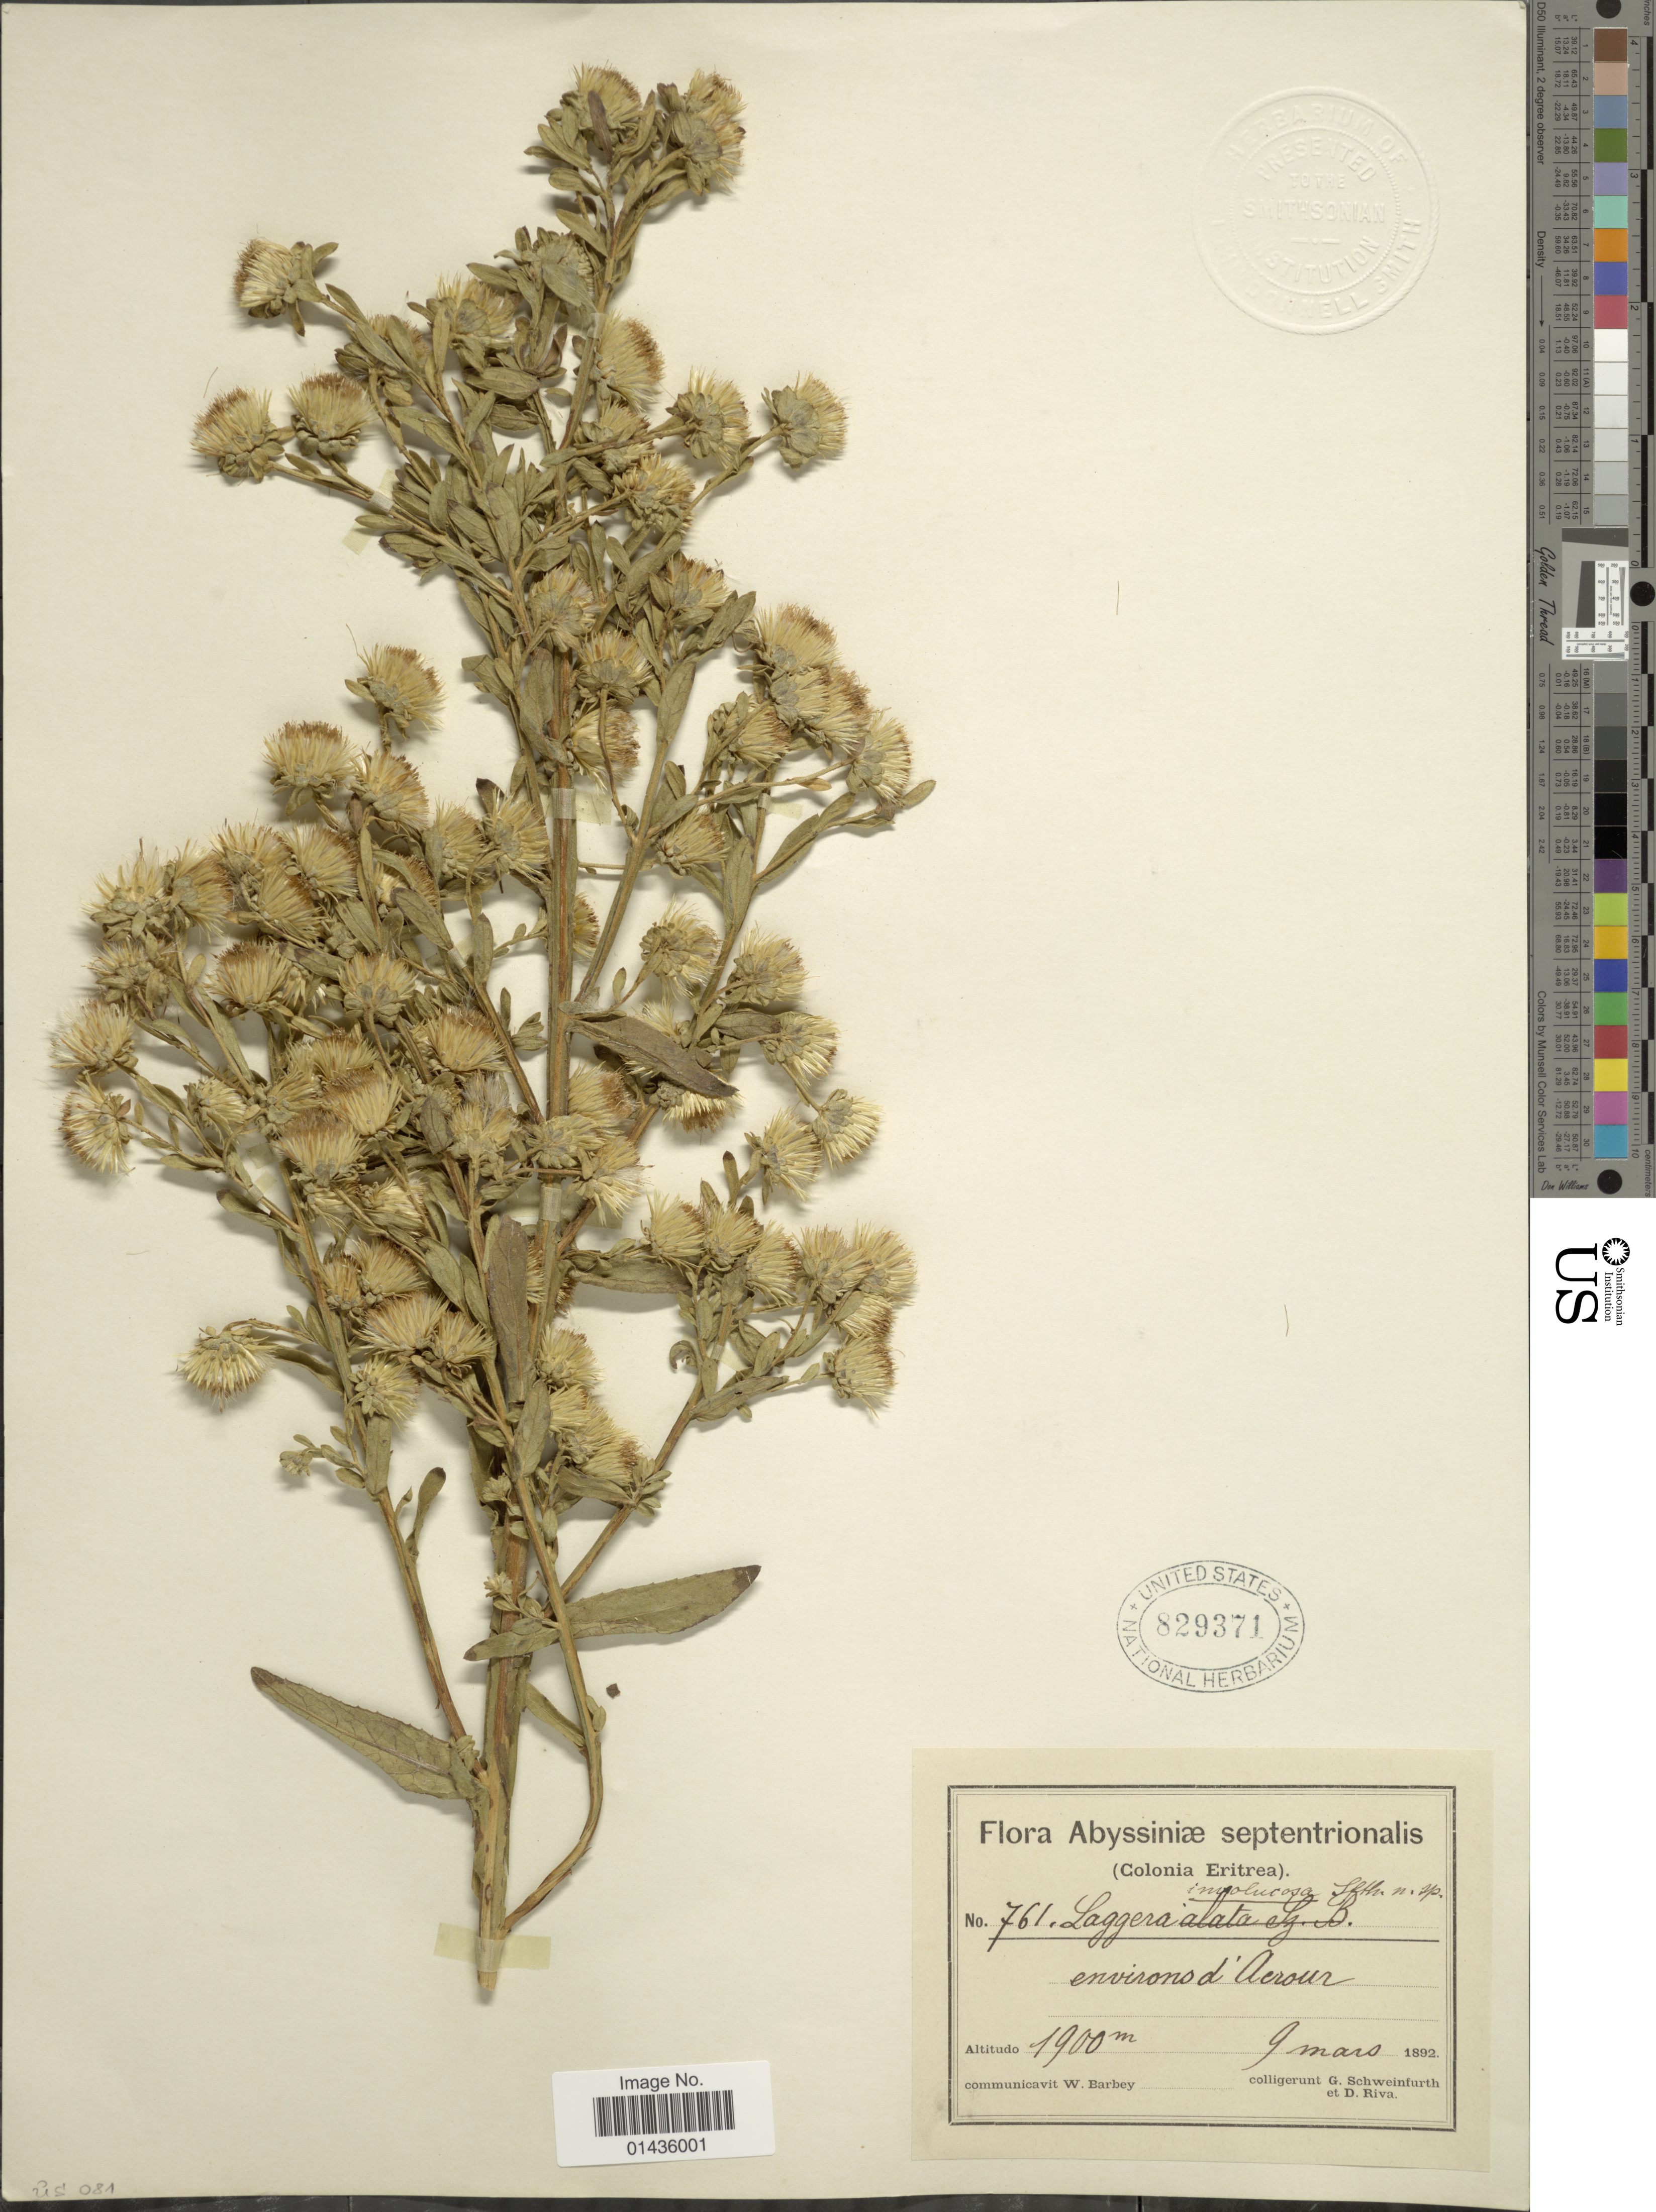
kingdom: Plantae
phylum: Tracheophyta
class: Magnoliopsida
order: Asterales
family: Asteraceae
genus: Laggera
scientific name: Laggera involucrosa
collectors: G. A. Schweinfurth (herbarium) & D. Riva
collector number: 761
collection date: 1892-03-09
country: Eritrea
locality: Abyssiniae, Colonia Eritrea, environs d'Acrour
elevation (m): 1900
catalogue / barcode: US 829371